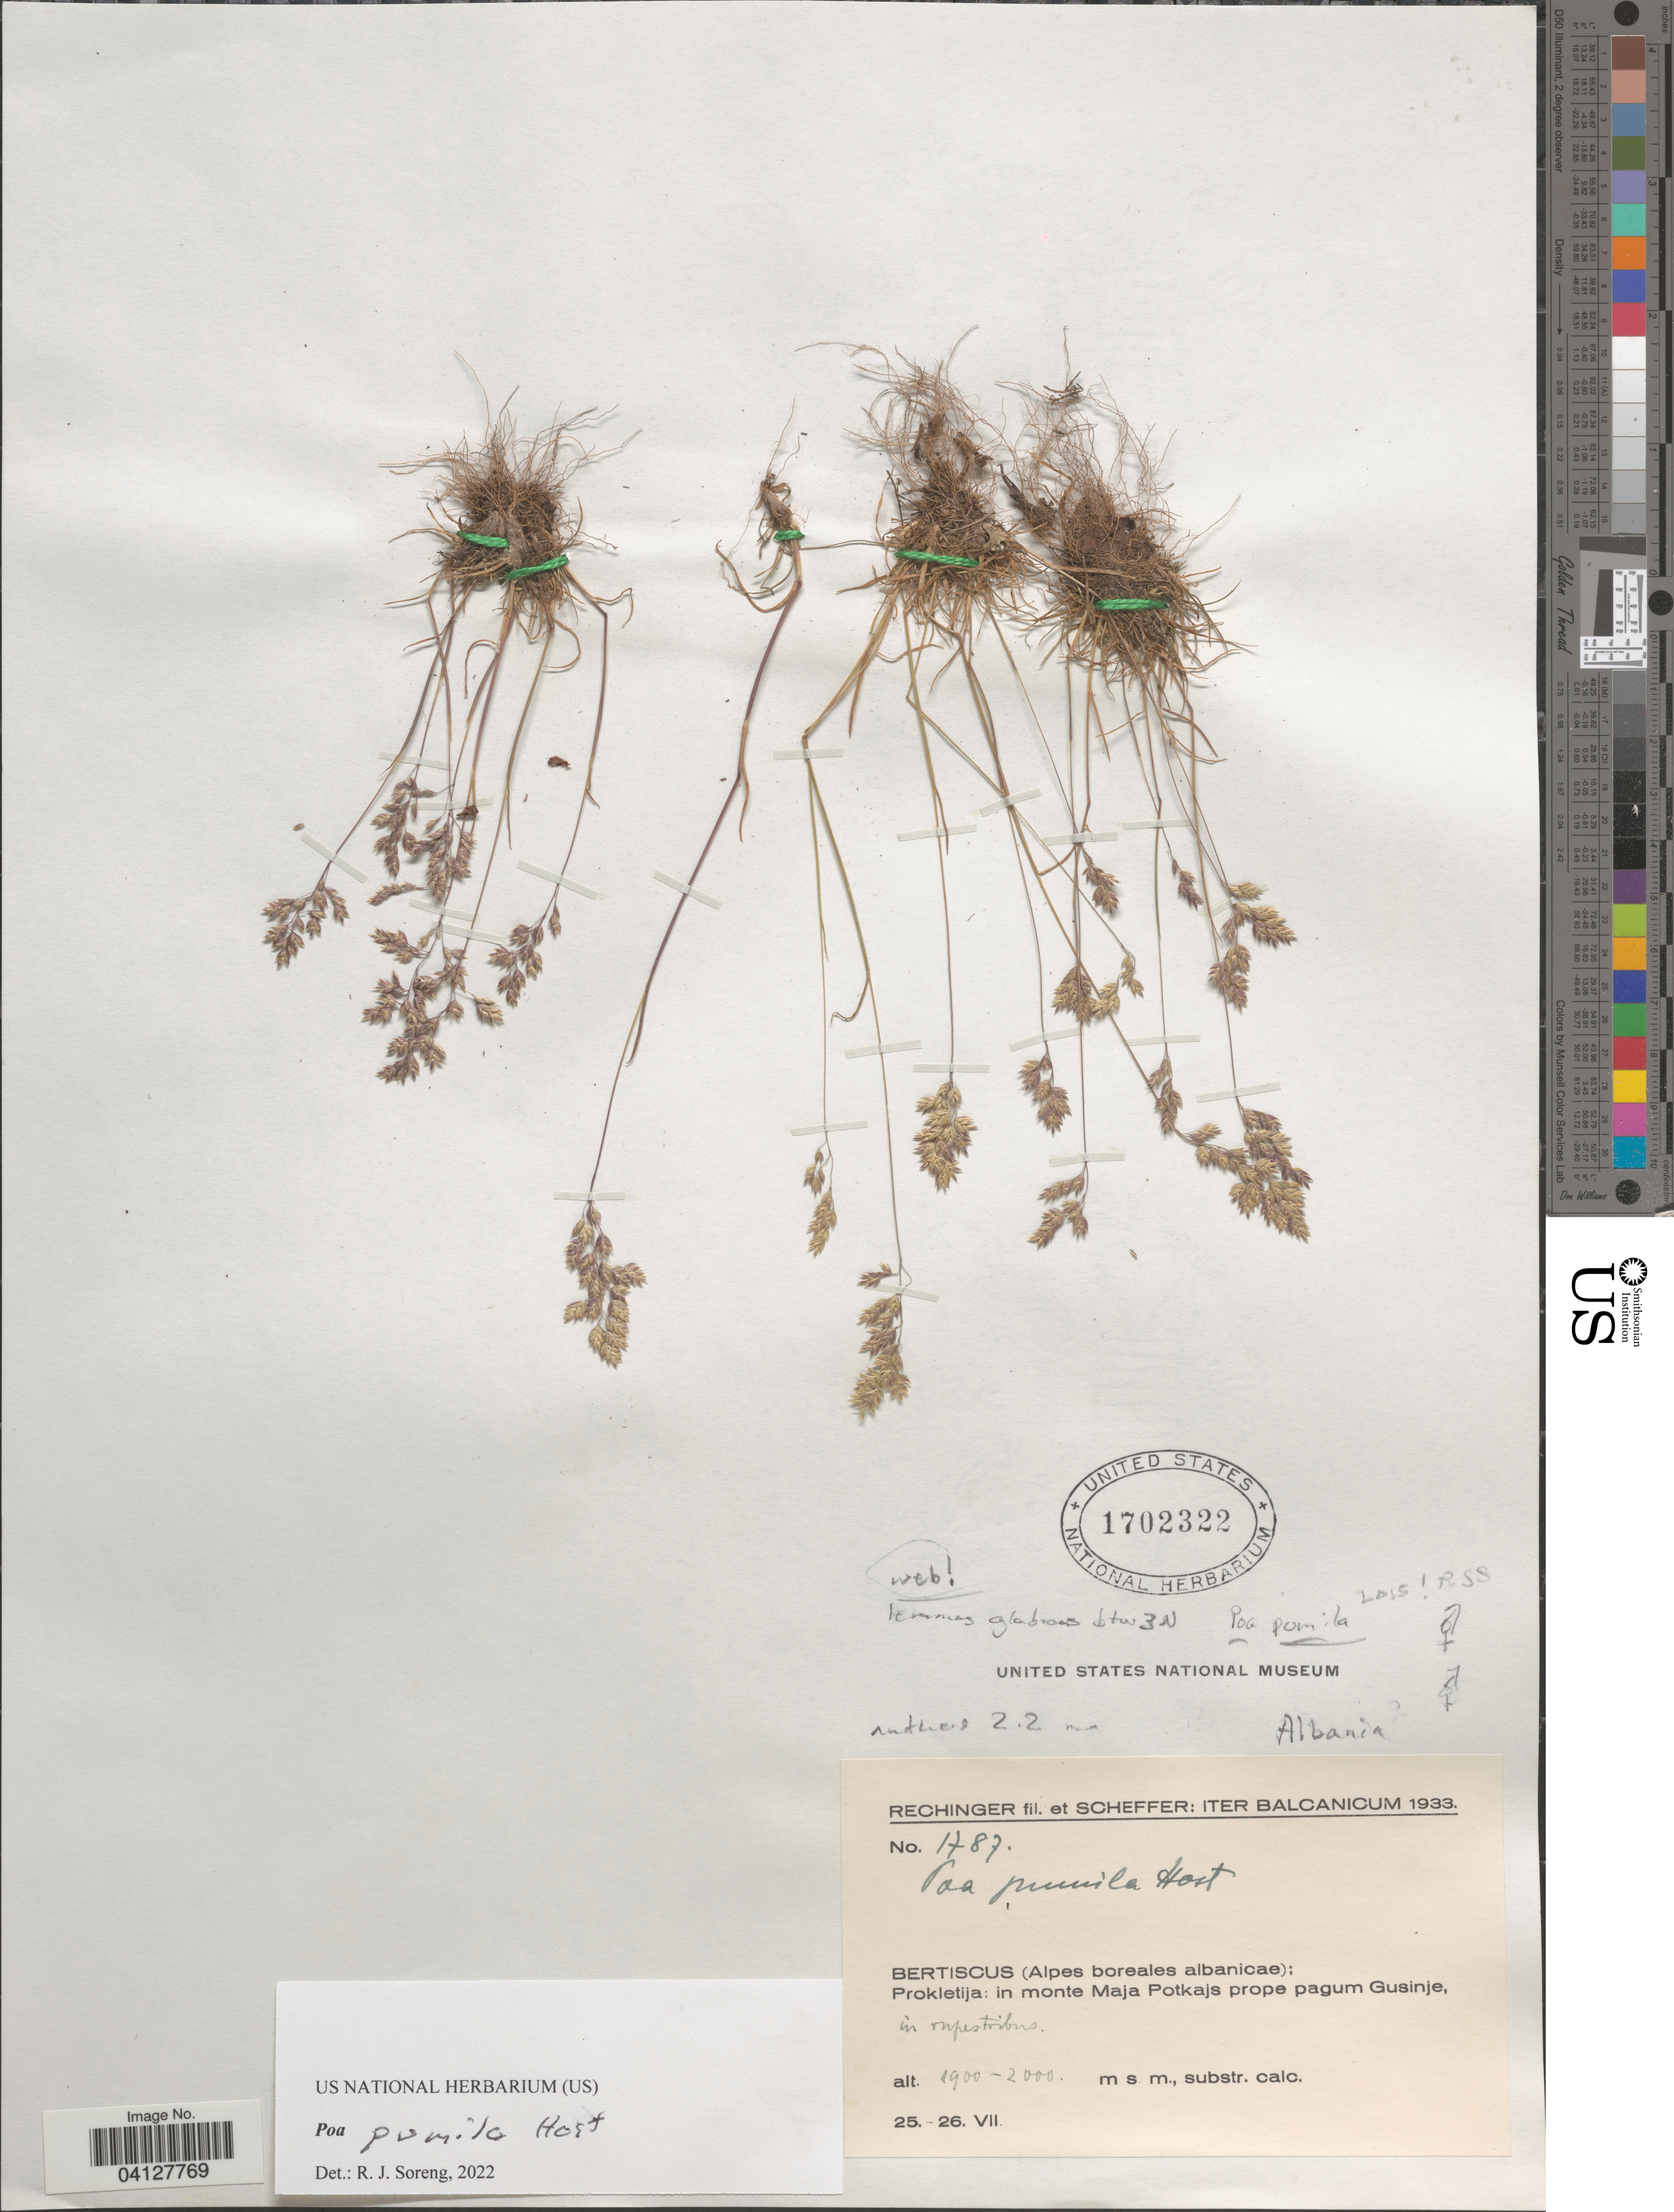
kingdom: Plantae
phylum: Tracheophyta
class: Liliopsida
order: Poales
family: Poaceae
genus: Poa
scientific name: Poa pumila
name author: Phil.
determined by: Soreng, Robert J., Research Associate (BOT), Smithsonian Institution - National Museum of Natural History (UNITED STATES)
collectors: -- Rechinger & Scheffer, --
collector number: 1787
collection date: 1933-07-25/1933-07-26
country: Albania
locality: Iter Balcanicum 1933. Bertiscus (Alpes boreales albanicae): Prokletija: in monte Maja Potkajs prope pagum Gusinje.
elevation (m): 1900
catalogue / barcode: US 1702322